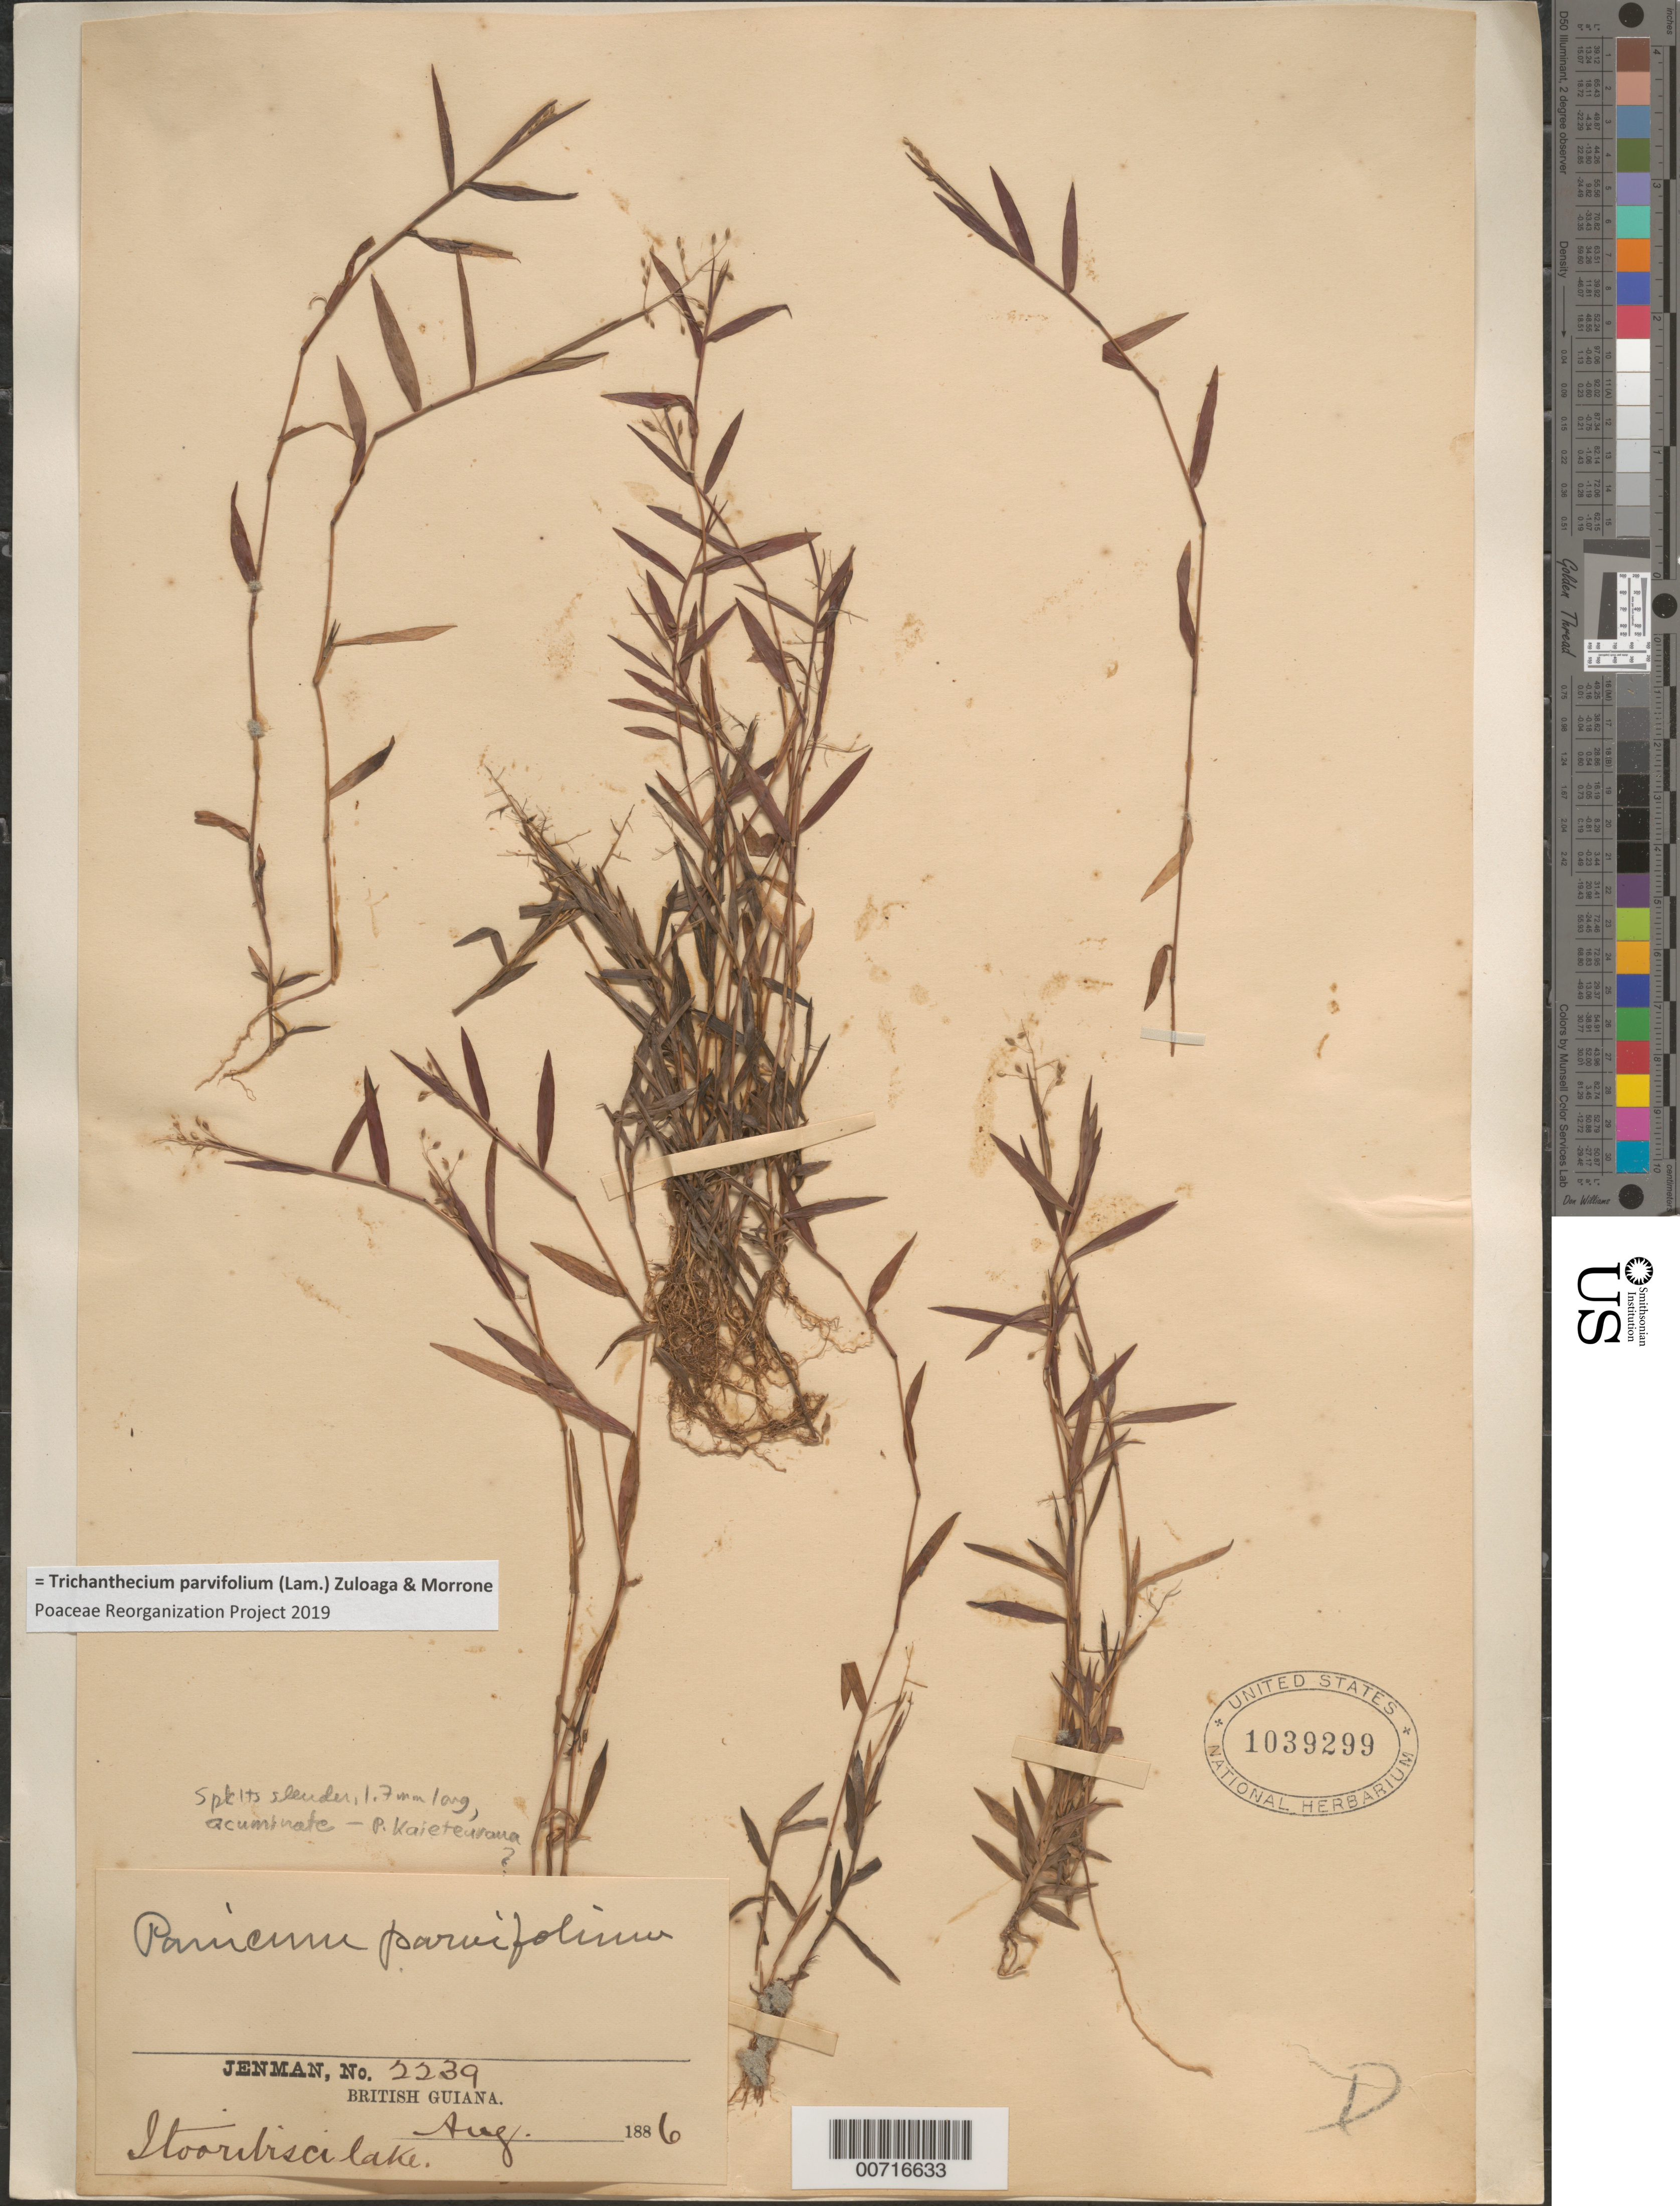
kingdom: Plantae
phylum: Tracheophyta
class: Liliopsida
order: Poales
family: Poaceae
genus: Trichanthecium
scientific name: Trichanthecium parvifolium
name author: (Lam.) Zuloaga & Morrone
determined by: Poaceae Reorganization Project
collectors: G. S. Jenman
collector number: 2239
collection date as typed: August 1886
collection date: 1886-08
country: Guyana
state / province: Pomeroon-Supenaam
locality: Ituribisci Lake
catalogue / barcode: US 1039299